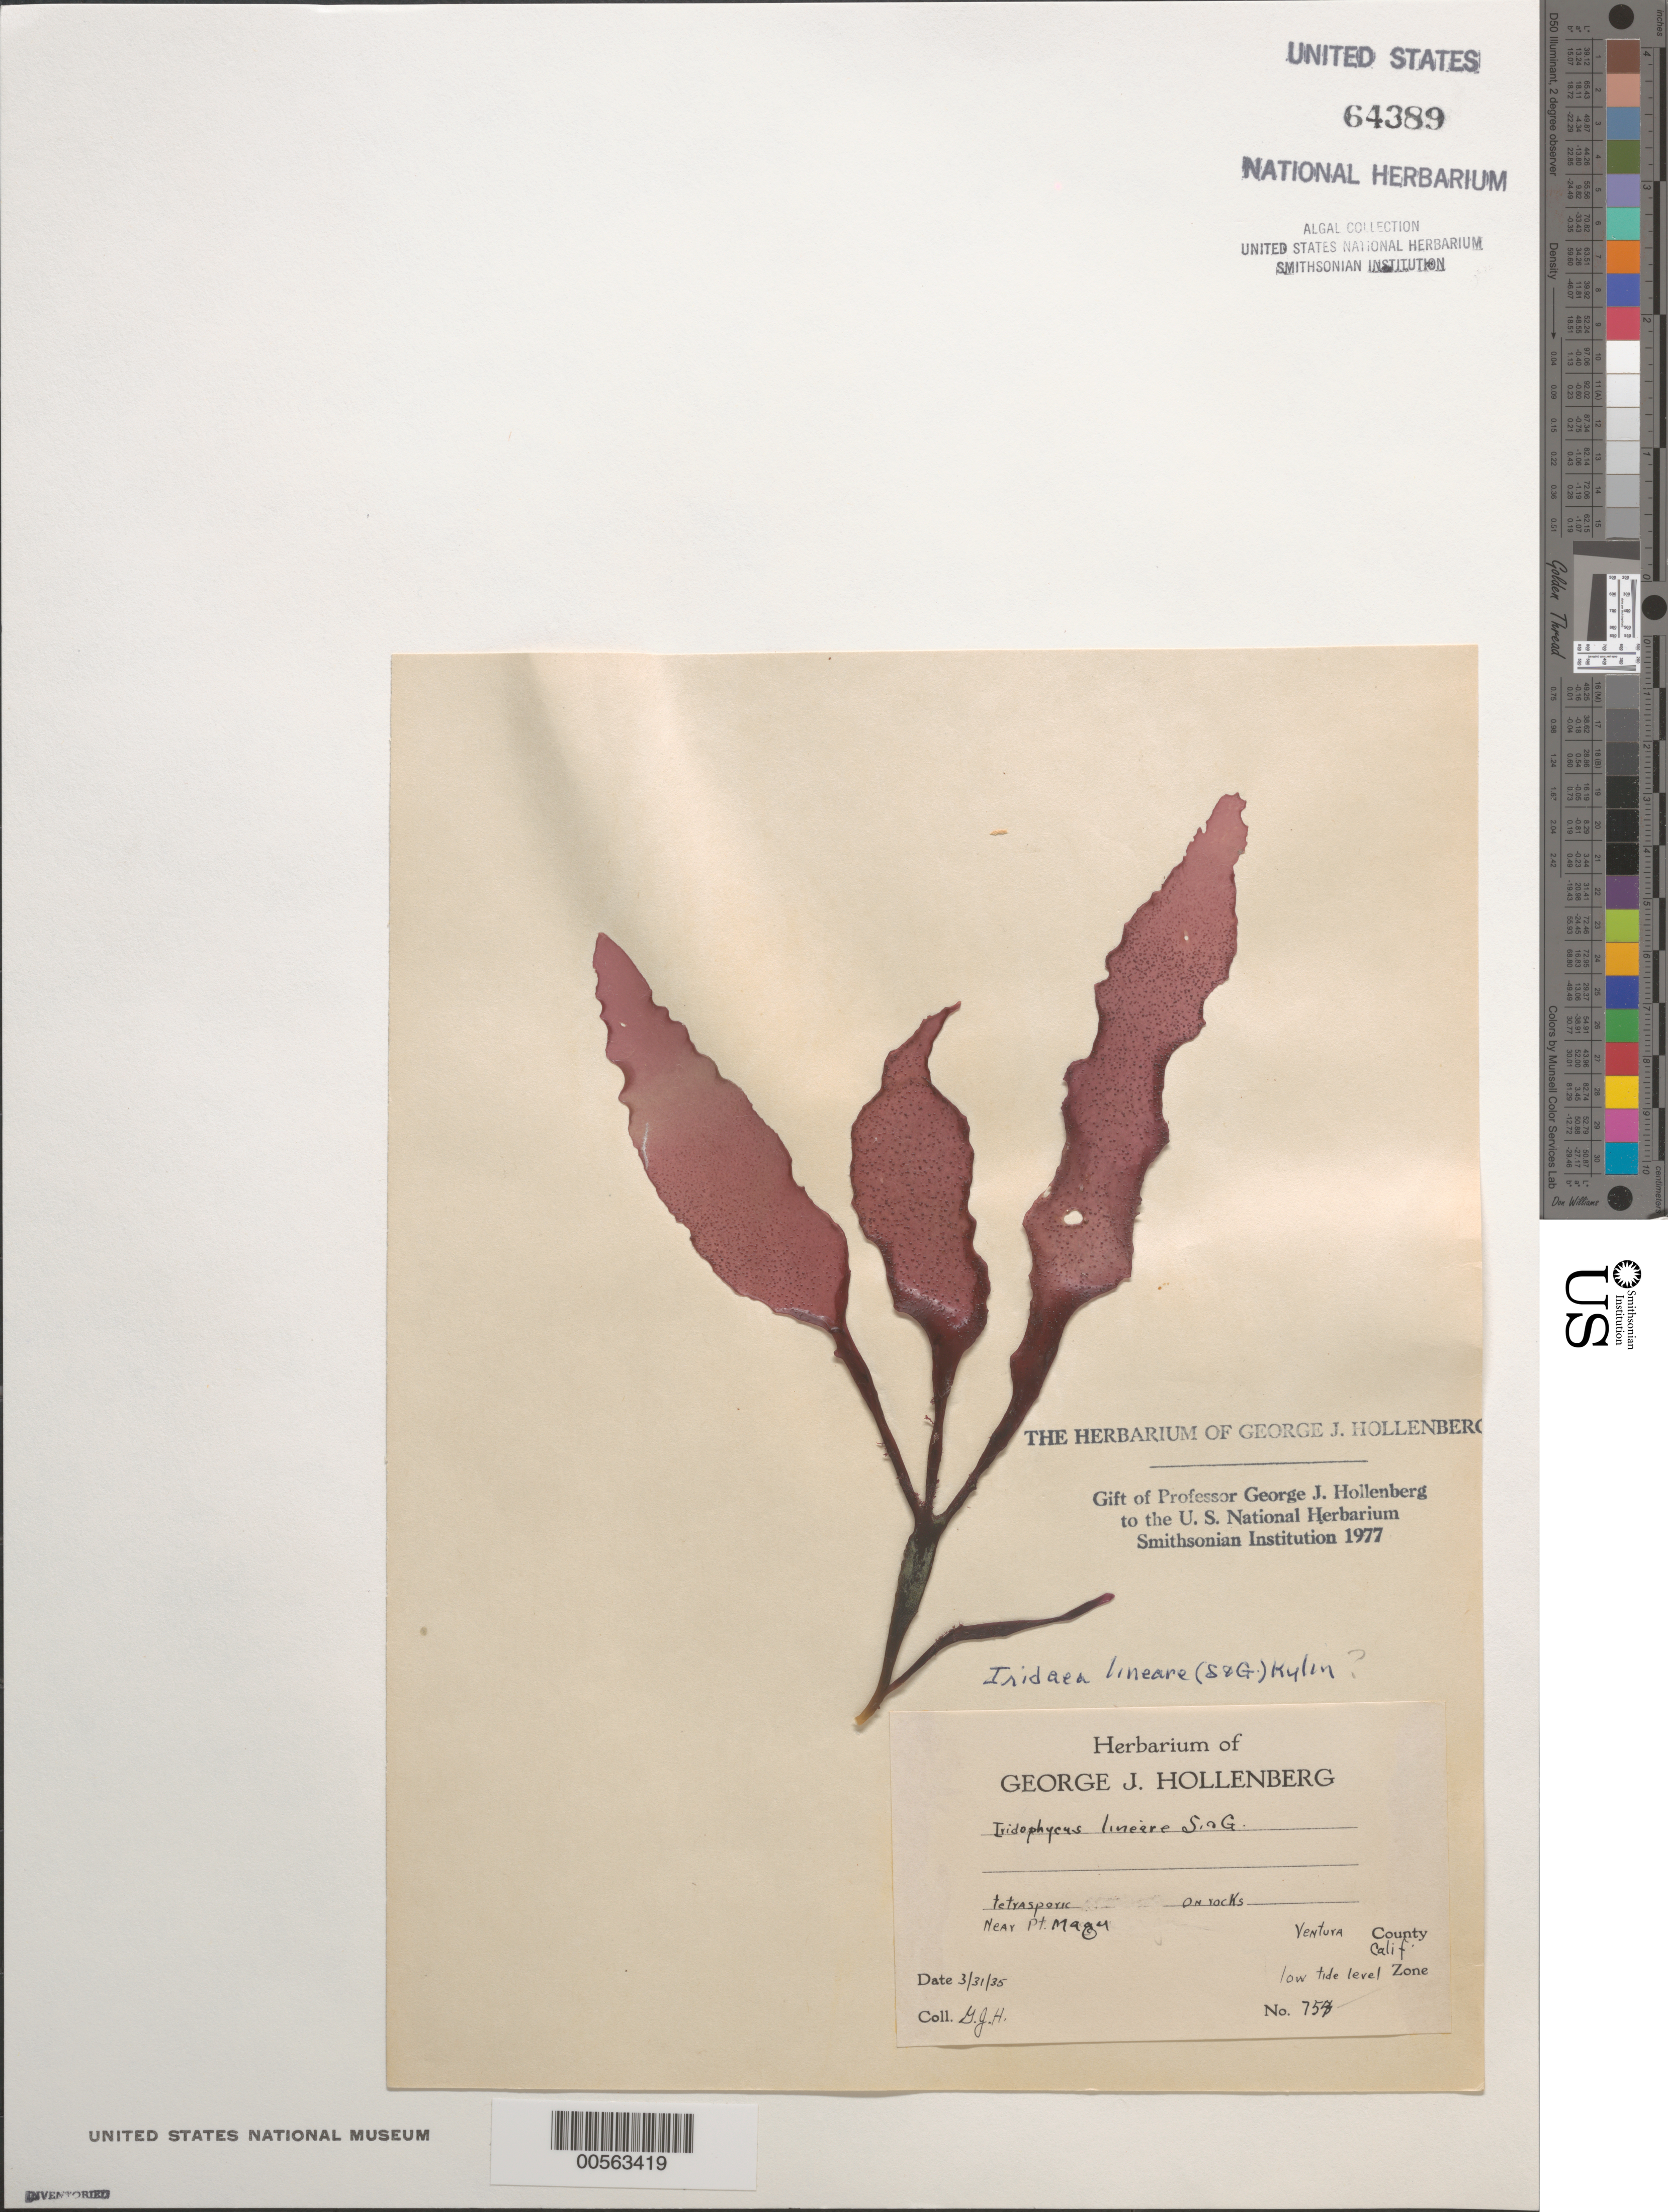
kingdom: Plantae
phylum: Rhodophyta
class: Florideophyceae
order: Gigartinales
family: Gigartinaceae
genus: Mazzaella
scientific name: Mazzaella linearis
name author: (Setchell & N.L. Gardner) Fredericq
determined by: Algae name updating Project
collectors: G. Hollenberg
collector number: GJH 754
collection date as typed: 31 Mar 1935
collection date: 1935-03-31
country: United States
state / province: California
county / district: Ventura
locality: Near Point Mugu (Pt. Magu)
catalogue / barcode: US 64389